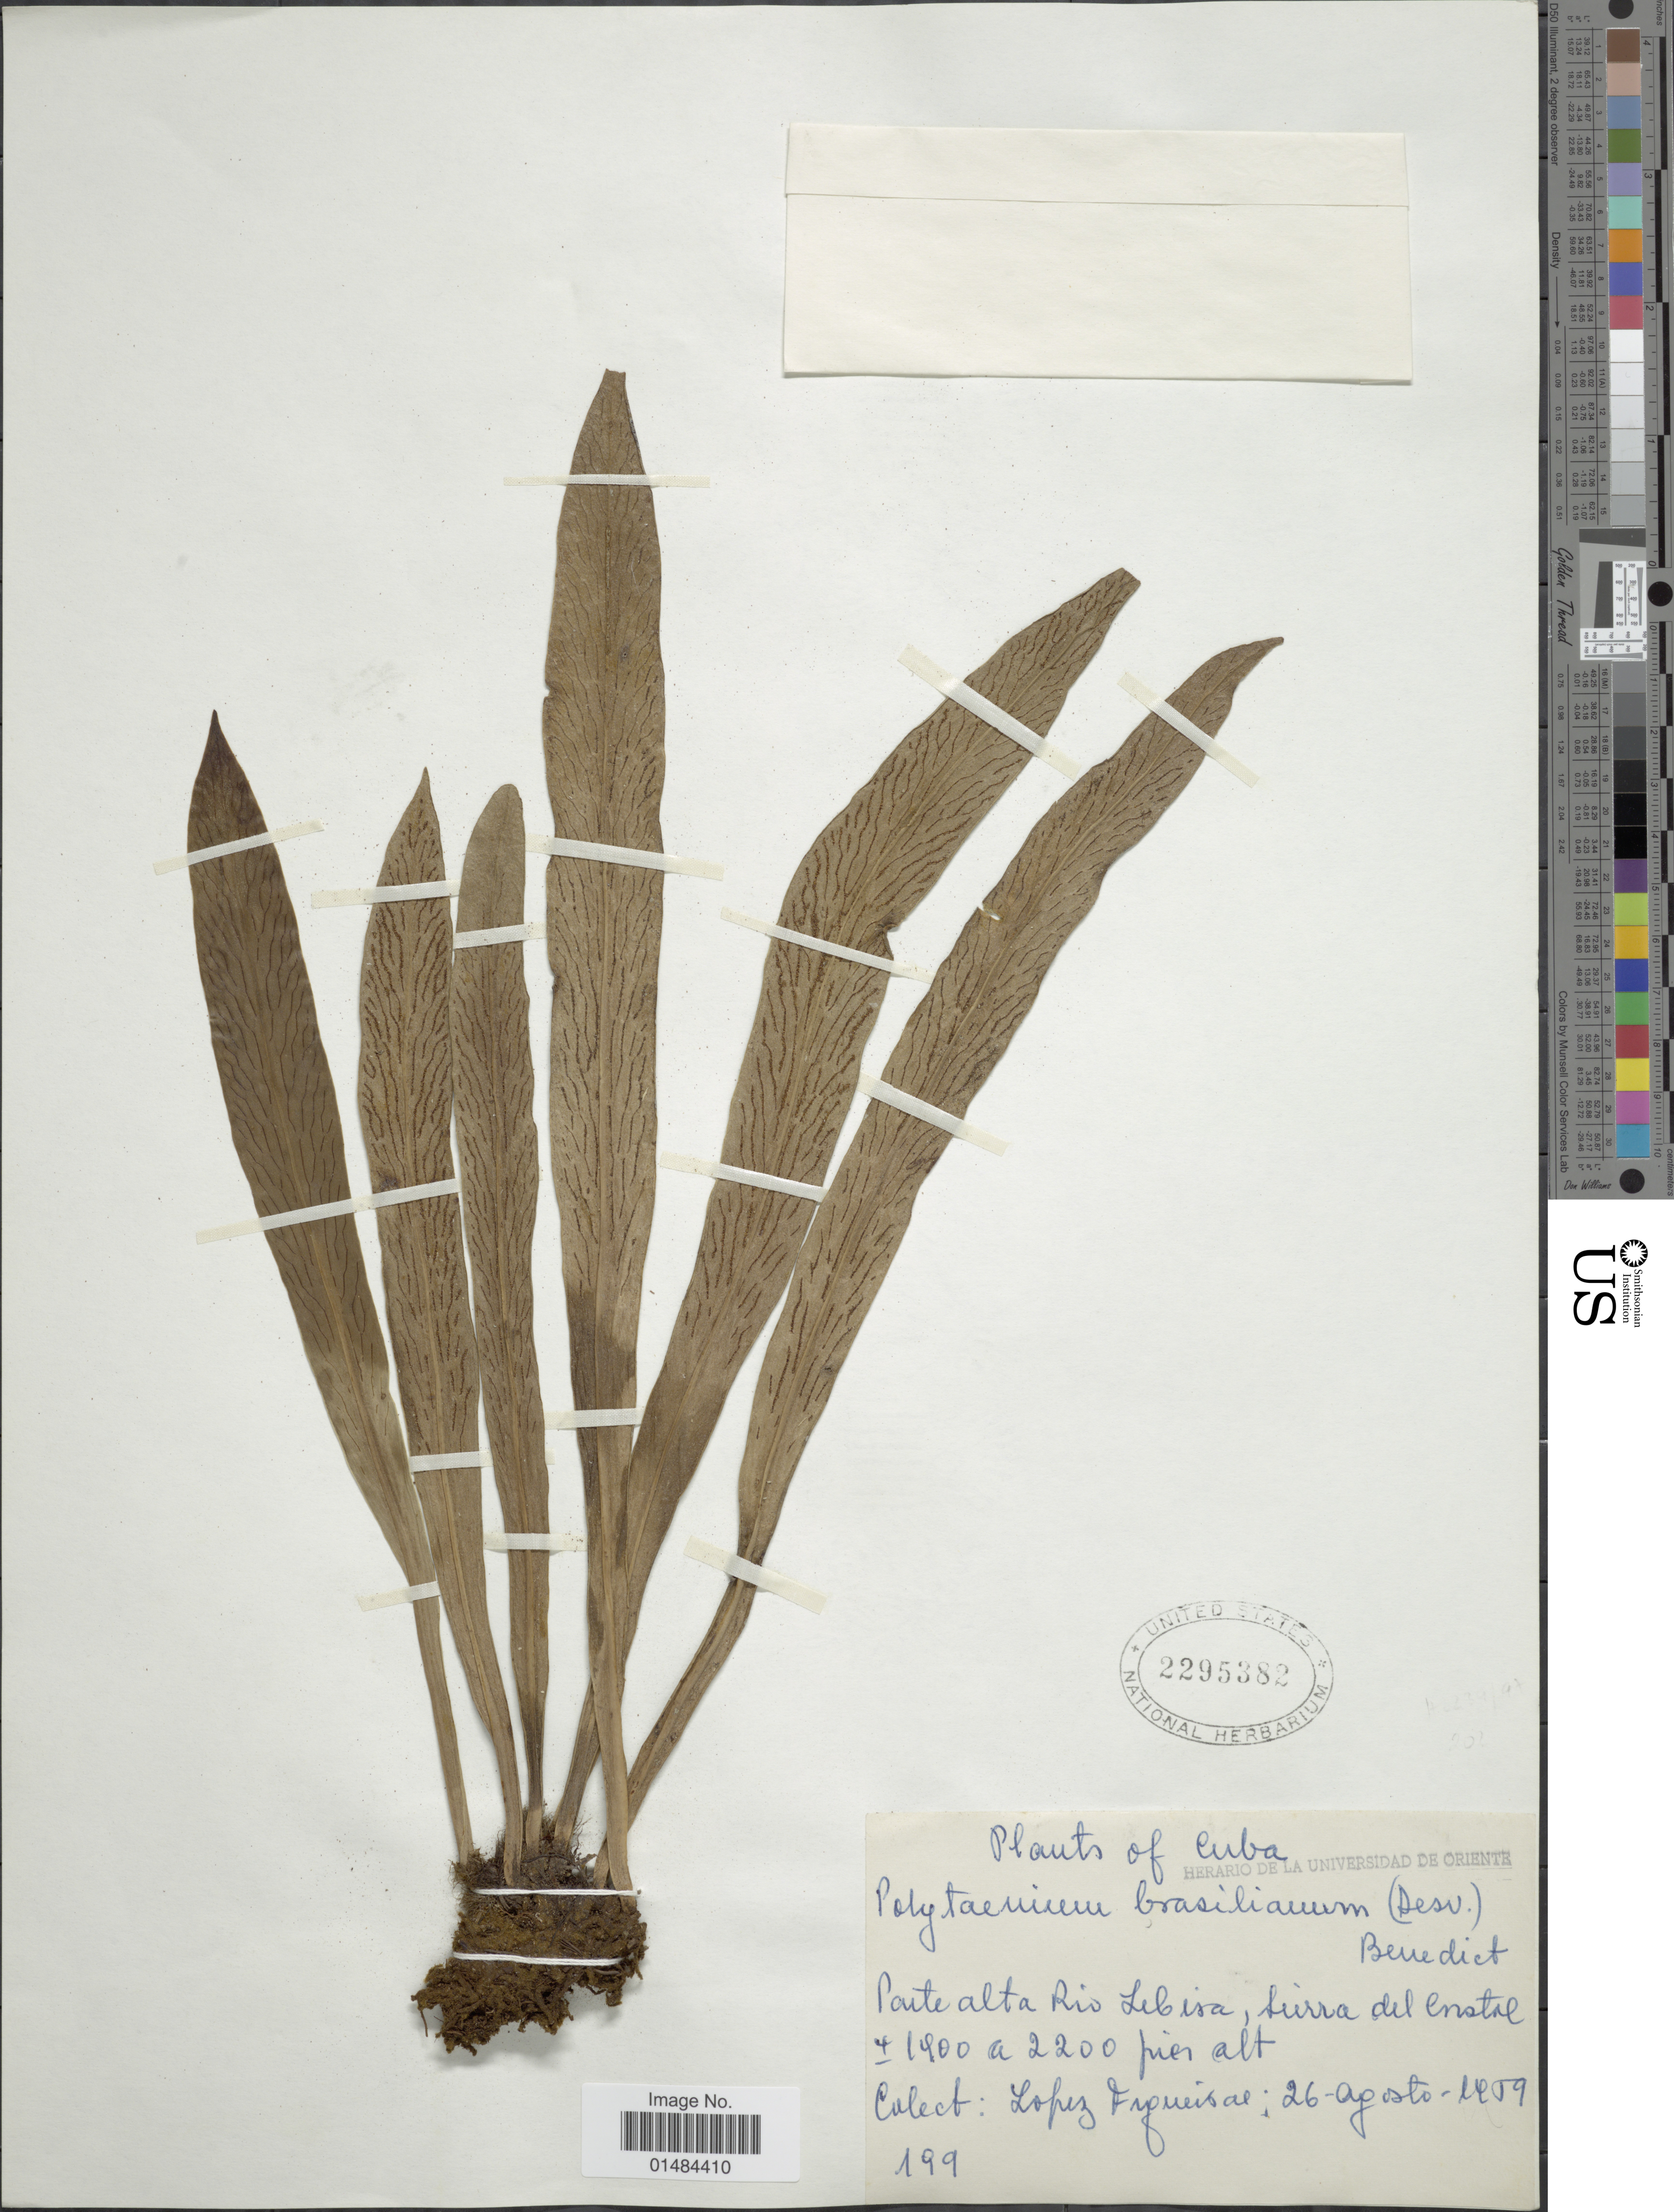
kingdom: Plantae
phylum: Tracheophyta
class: Polypodiopsida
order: Polypodiales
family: Pteridaceae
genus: Polytaenium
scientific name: Polytaenium cajenense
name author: (Desv.) Benedict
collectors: M. López Figueiras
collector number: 199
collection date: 1959-08-26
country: Cuba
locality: Cuba, Rio Lebisa, Sierra del Cristal.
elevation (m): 579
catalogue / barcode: US 2295382